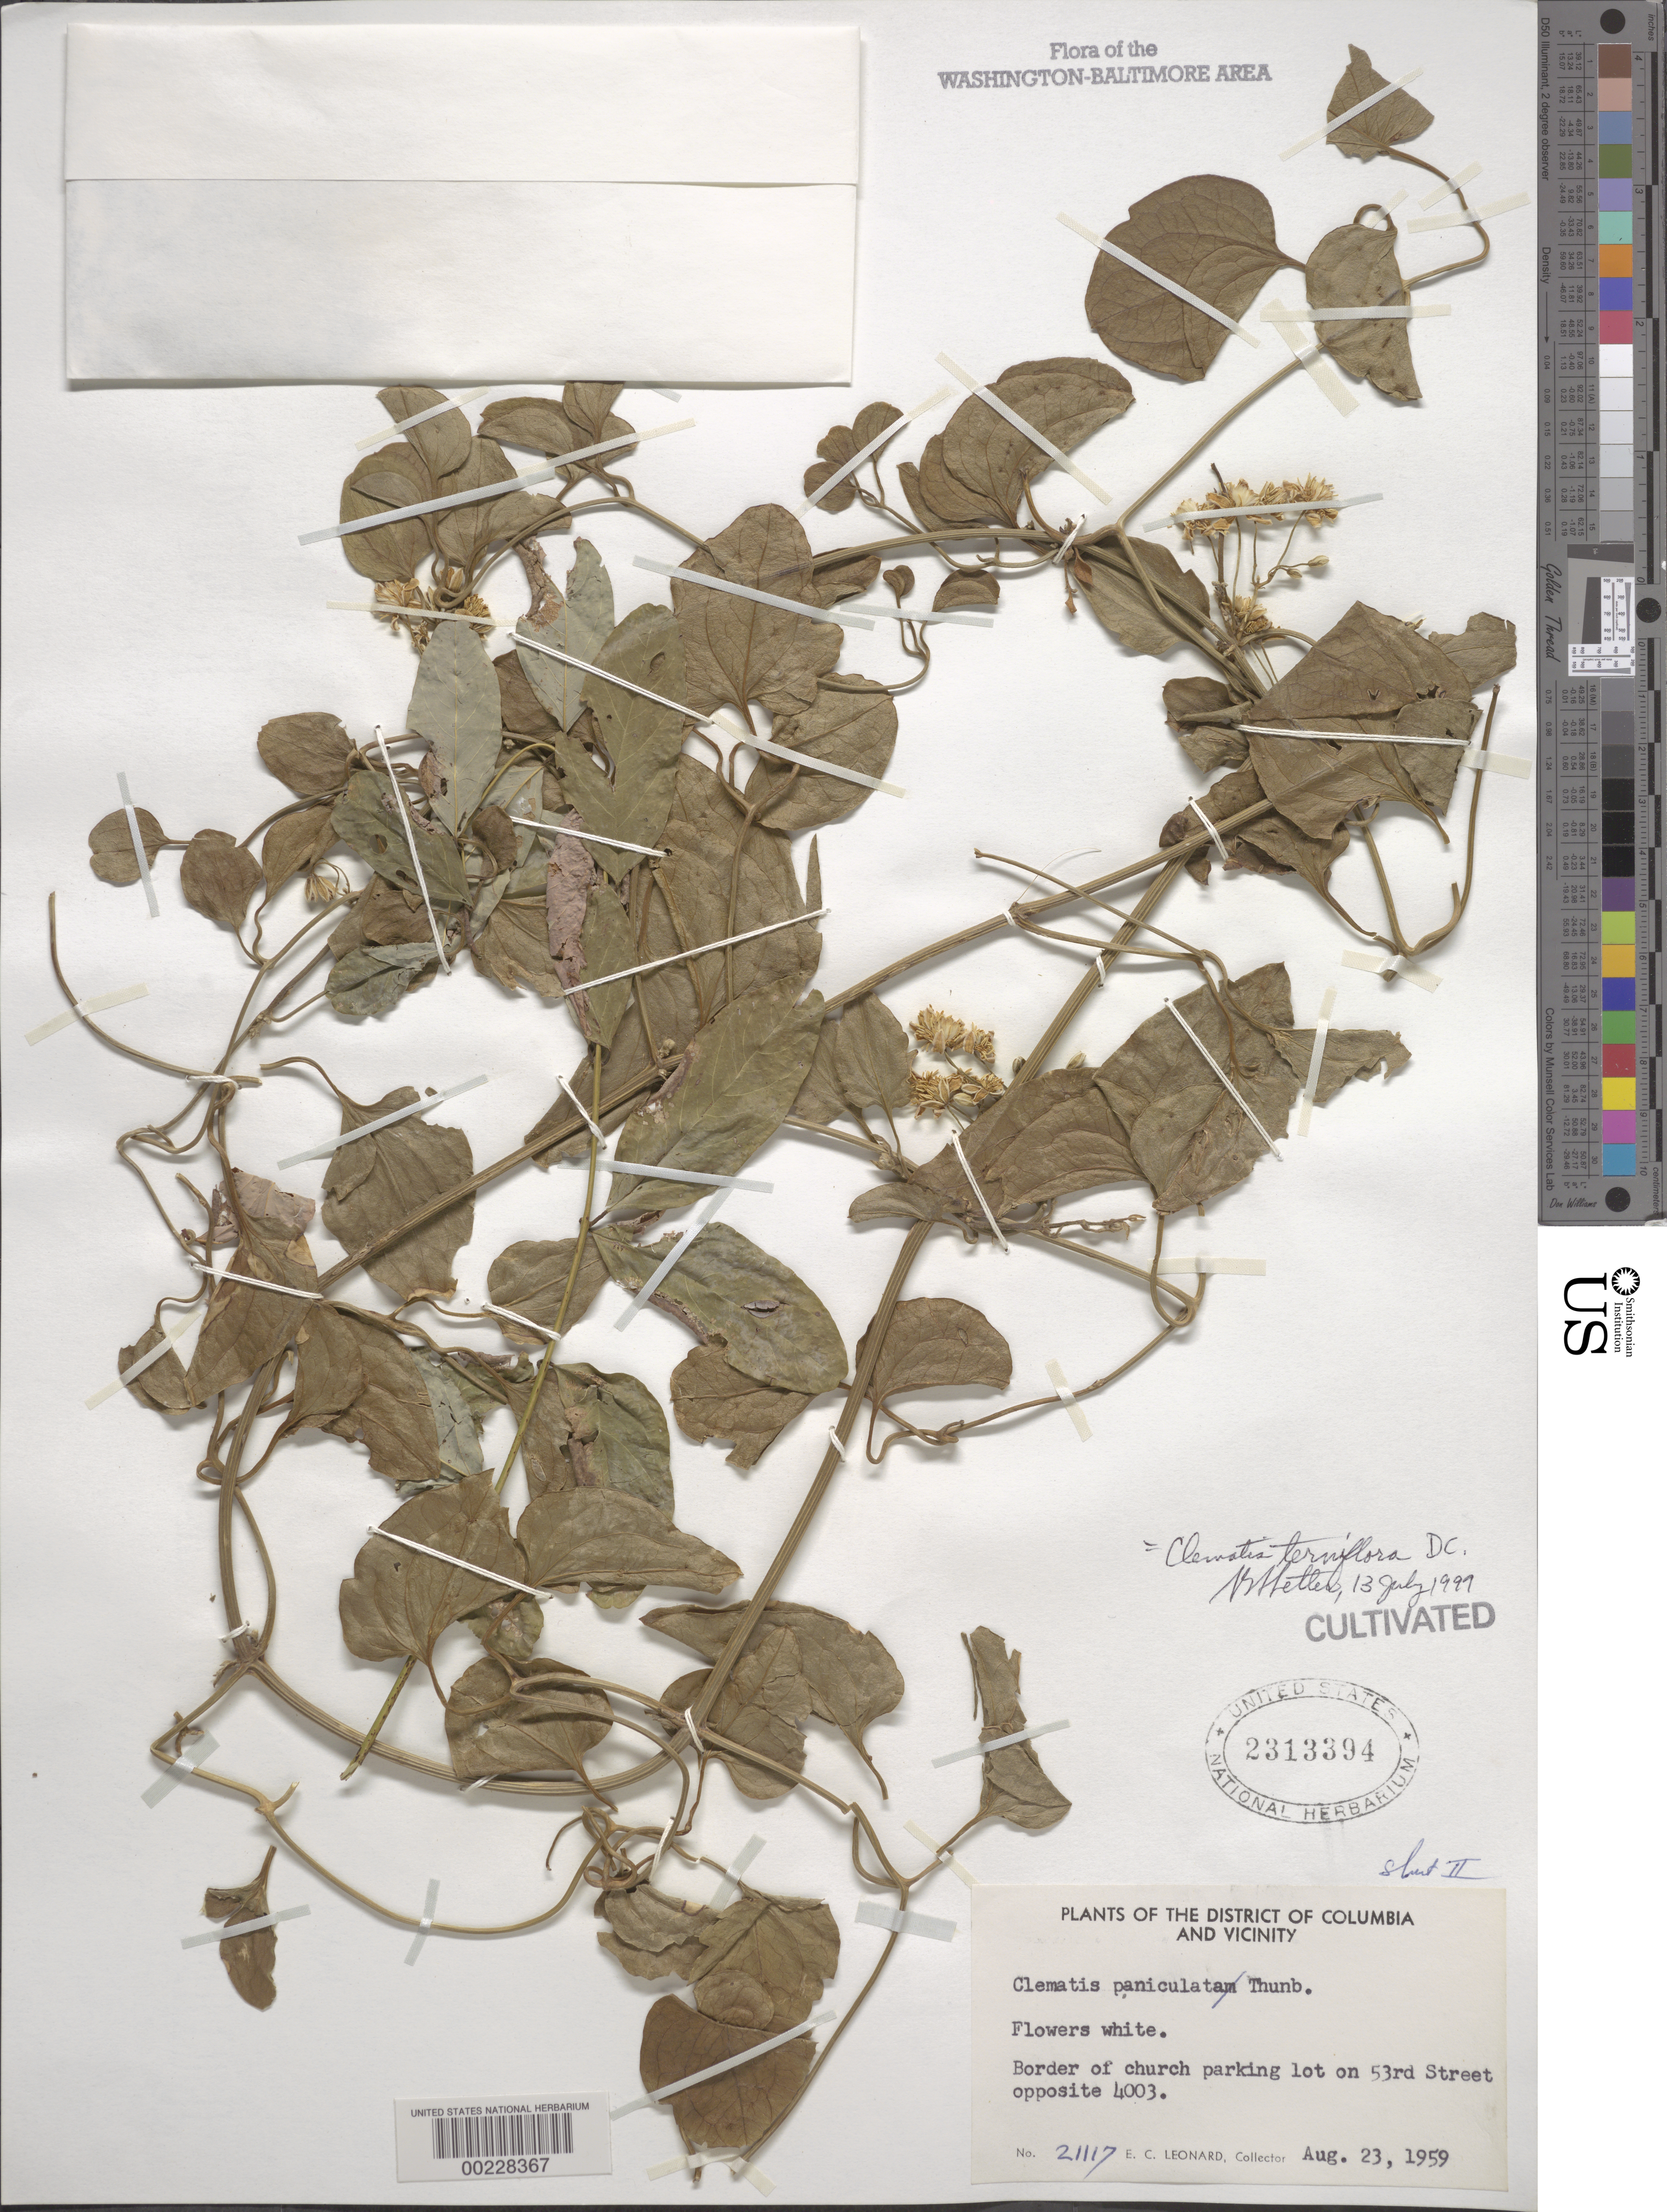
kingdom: Plantae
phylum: Tracheophyta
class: Magnoliopsida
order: Ranunculales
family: Ranunculaceae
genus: Clematis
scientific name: Clematis terniflora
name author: DC.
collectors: E. C. Leonard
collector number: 21117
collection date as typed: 23 Aug 1959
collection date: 1959-08-23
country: United States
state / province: Maryland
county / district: Prince George's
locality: Bladensburg, border of Church Parking Lot on 53rd street opposite 4003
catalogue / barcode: US 2313394